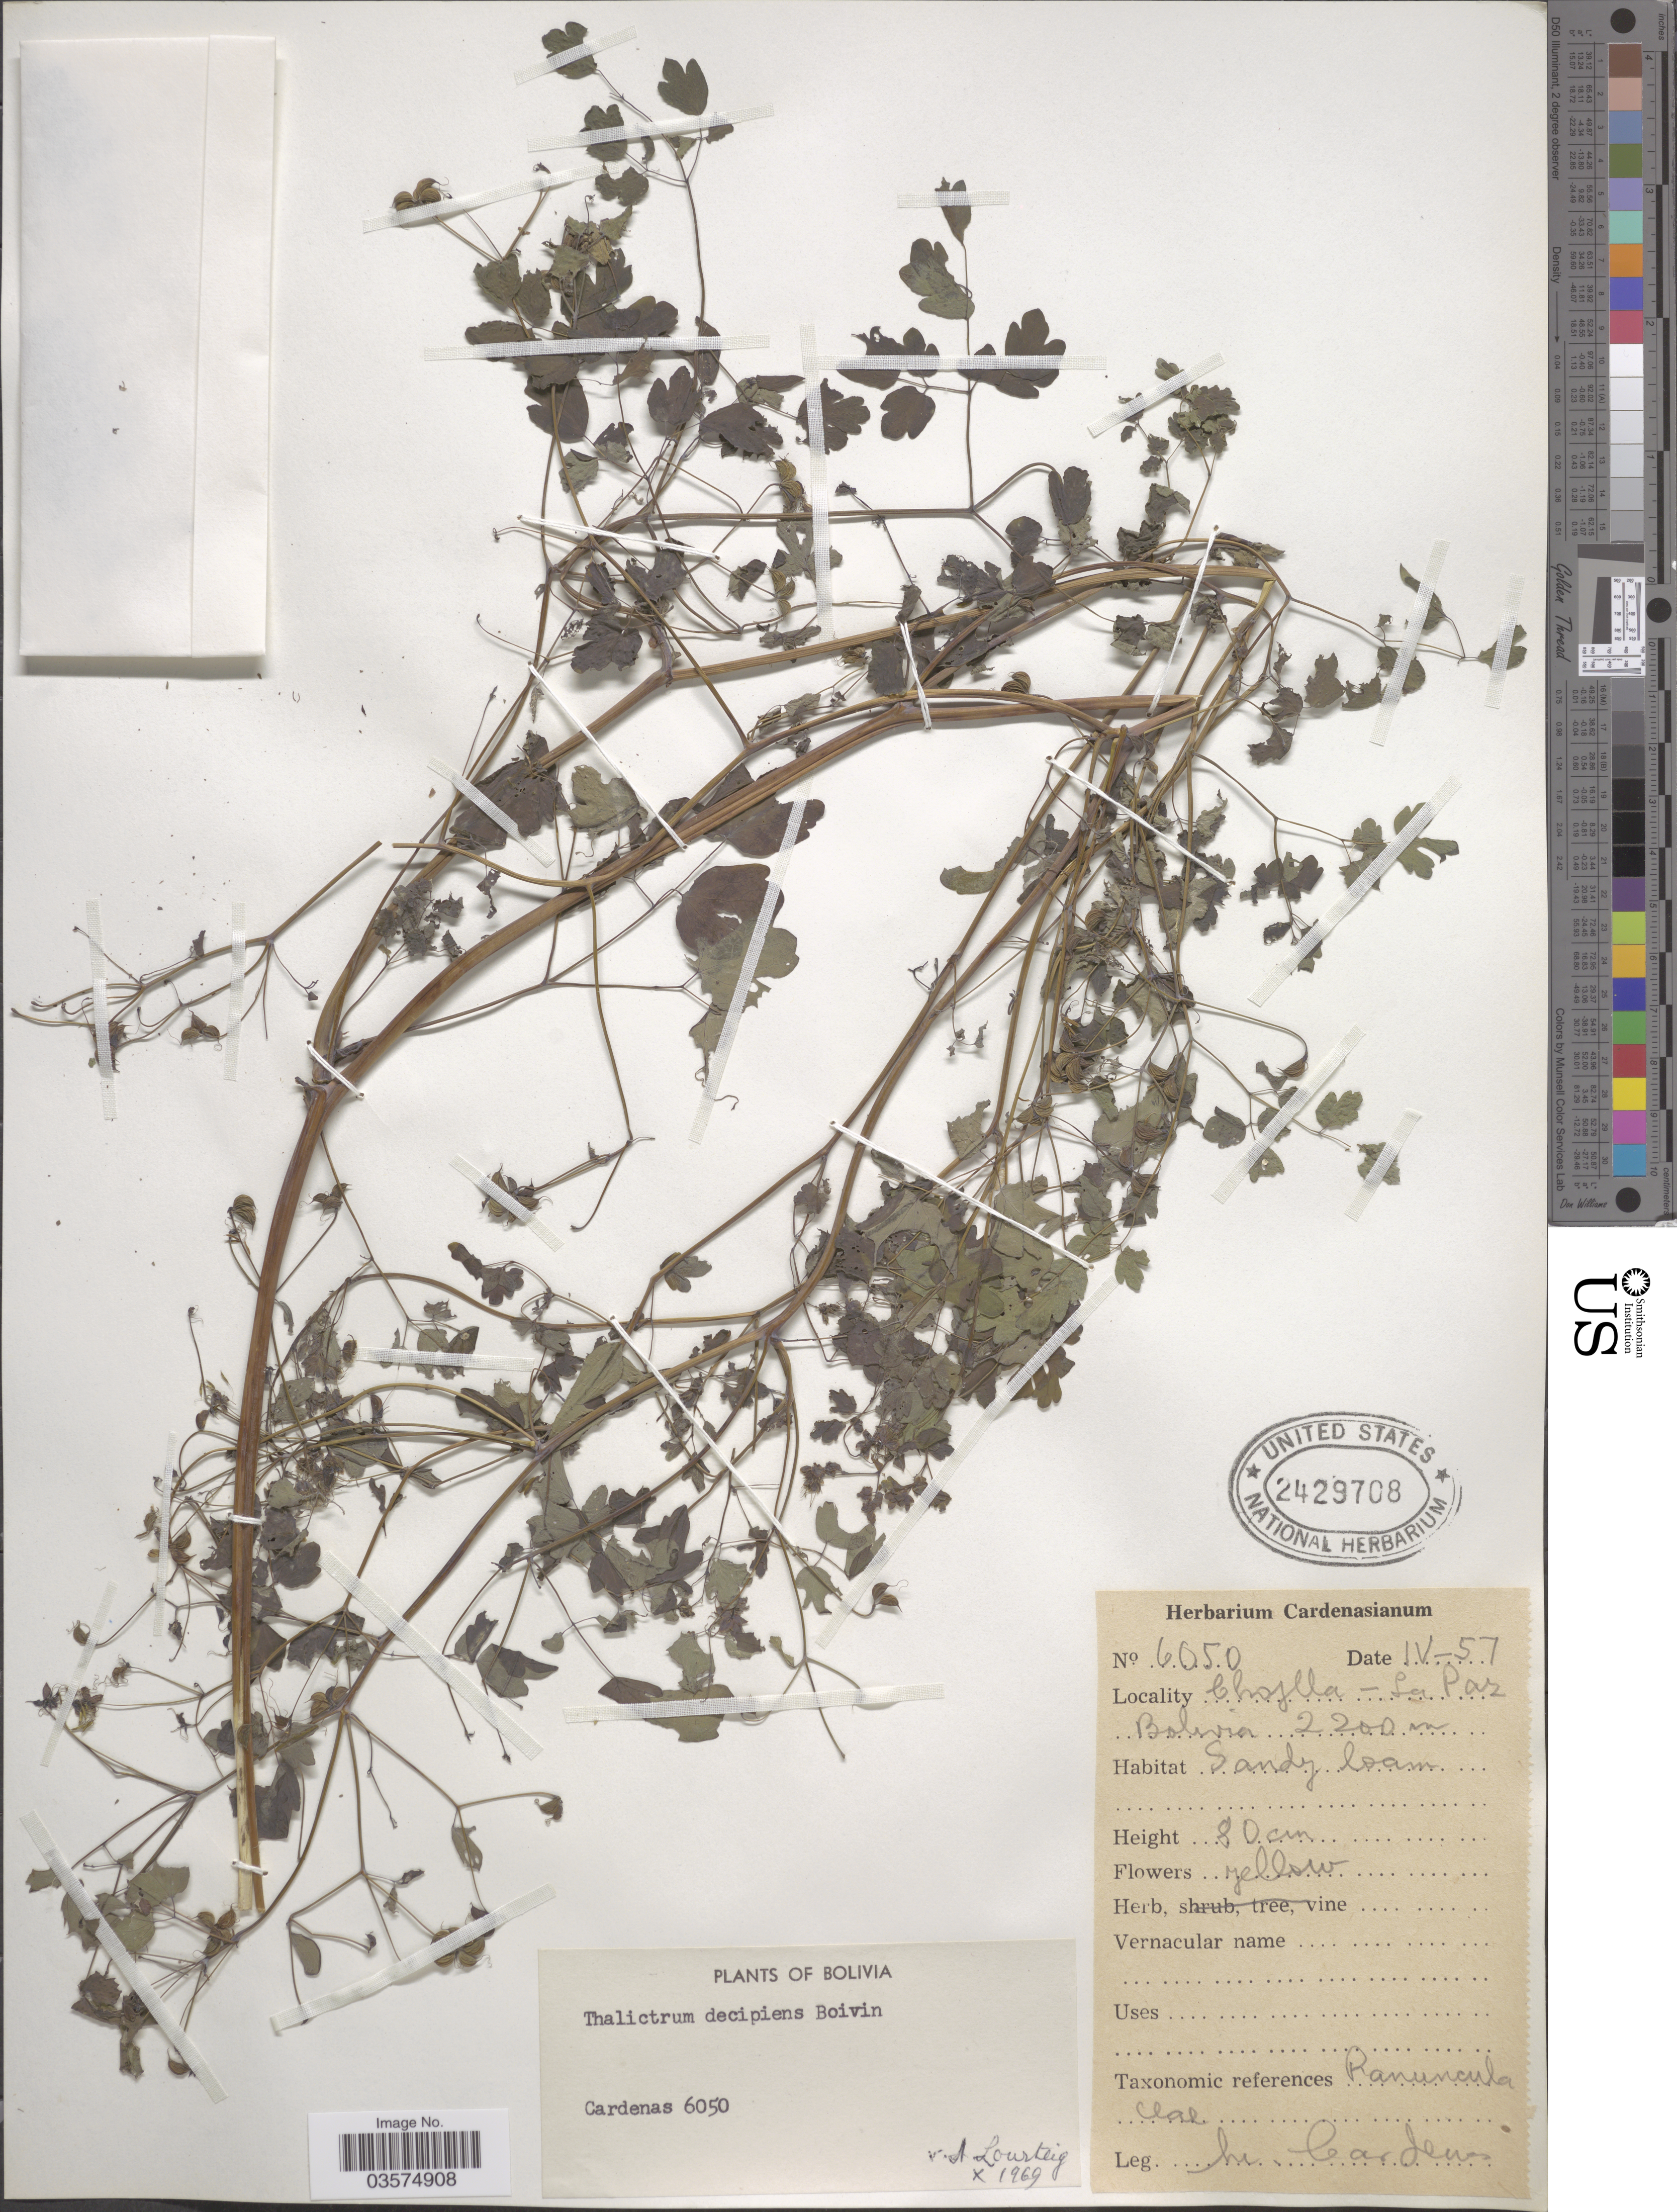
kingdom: Plantae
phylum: Tracheophyta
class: Magnoliopsida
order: Ranunculales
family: Ranunculaceae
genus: Thalictrum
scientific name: Thalictrum decipiens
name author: B. Boivin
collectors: M. Cárdenas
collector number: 6050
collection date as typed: Transcribed d/m/y: /4/57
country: Bolivia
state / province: La Paz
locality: Chojlla.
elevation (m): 2200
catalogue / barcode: US 2429708